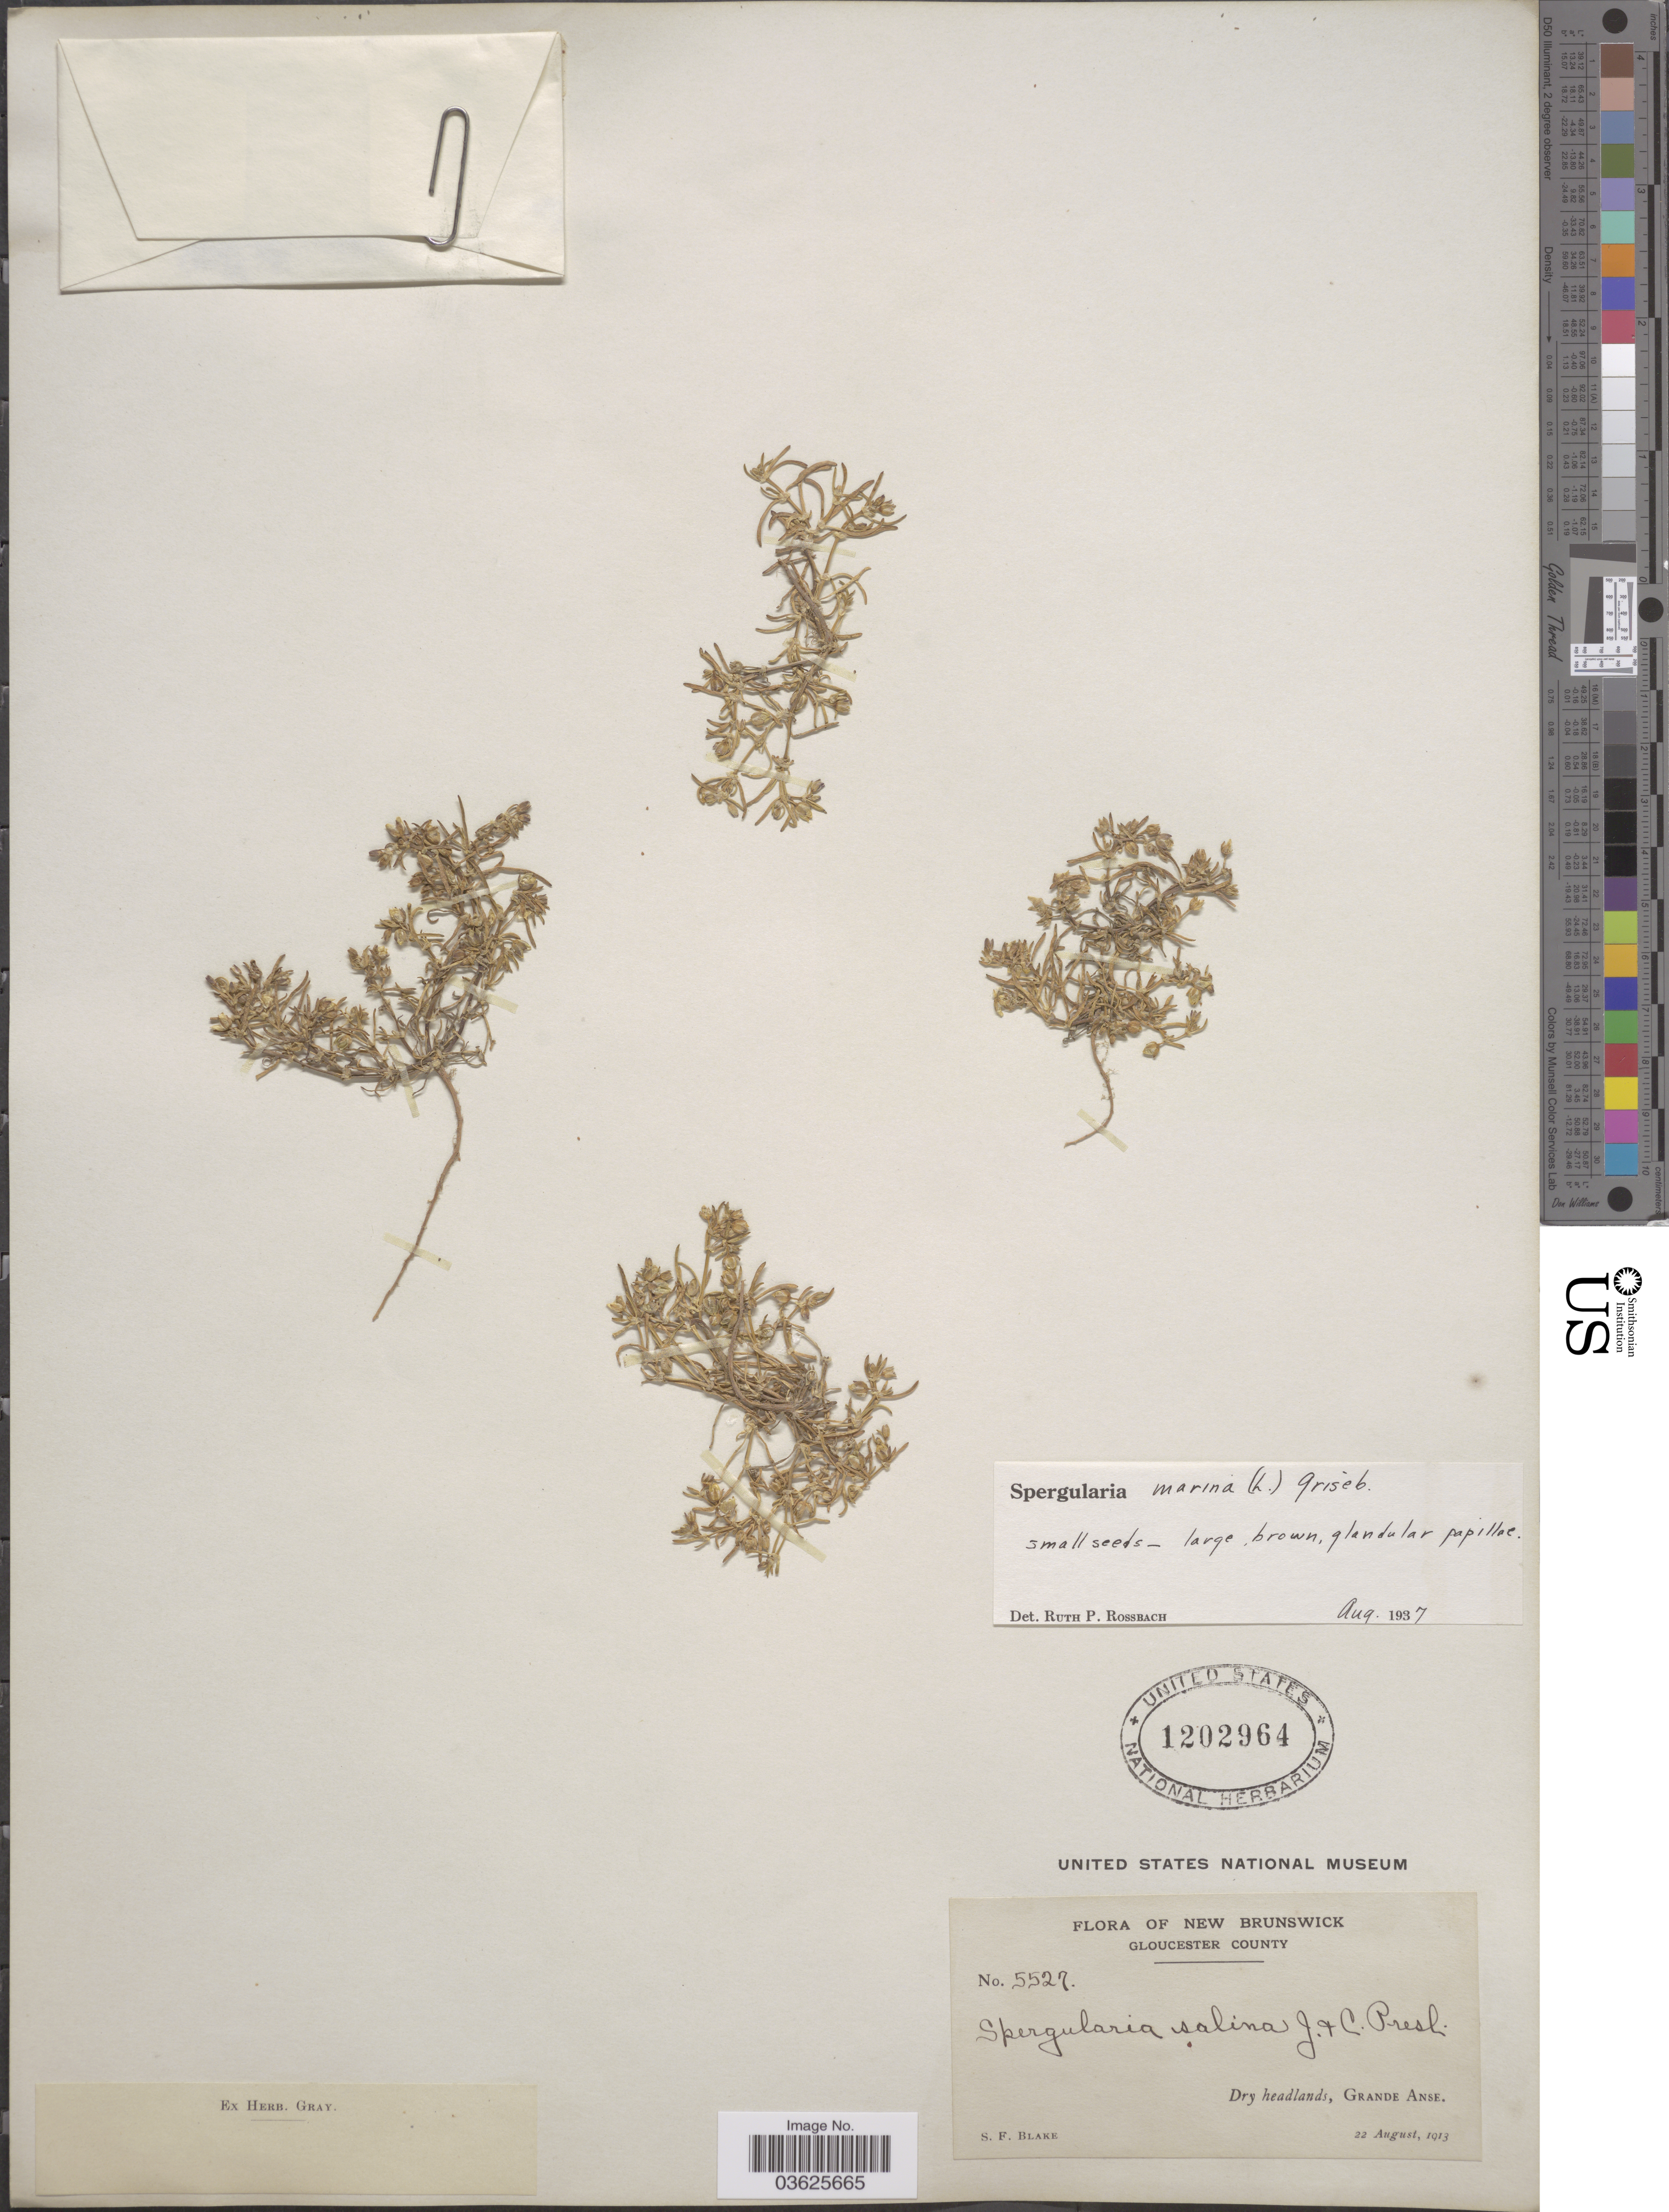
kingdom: Plantae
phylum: Tracheophyta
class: Magnoliopsida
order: Caryophyllales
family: Caryophyllaceae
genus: Spergularia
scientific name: Spergularia marina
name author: (L.) Griseb.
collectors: S. Blake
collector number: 5527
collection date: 1913-08-22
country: Canada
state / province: New Brunswick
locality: Gloucester County. Grande Anse.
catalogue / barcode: US 1202964